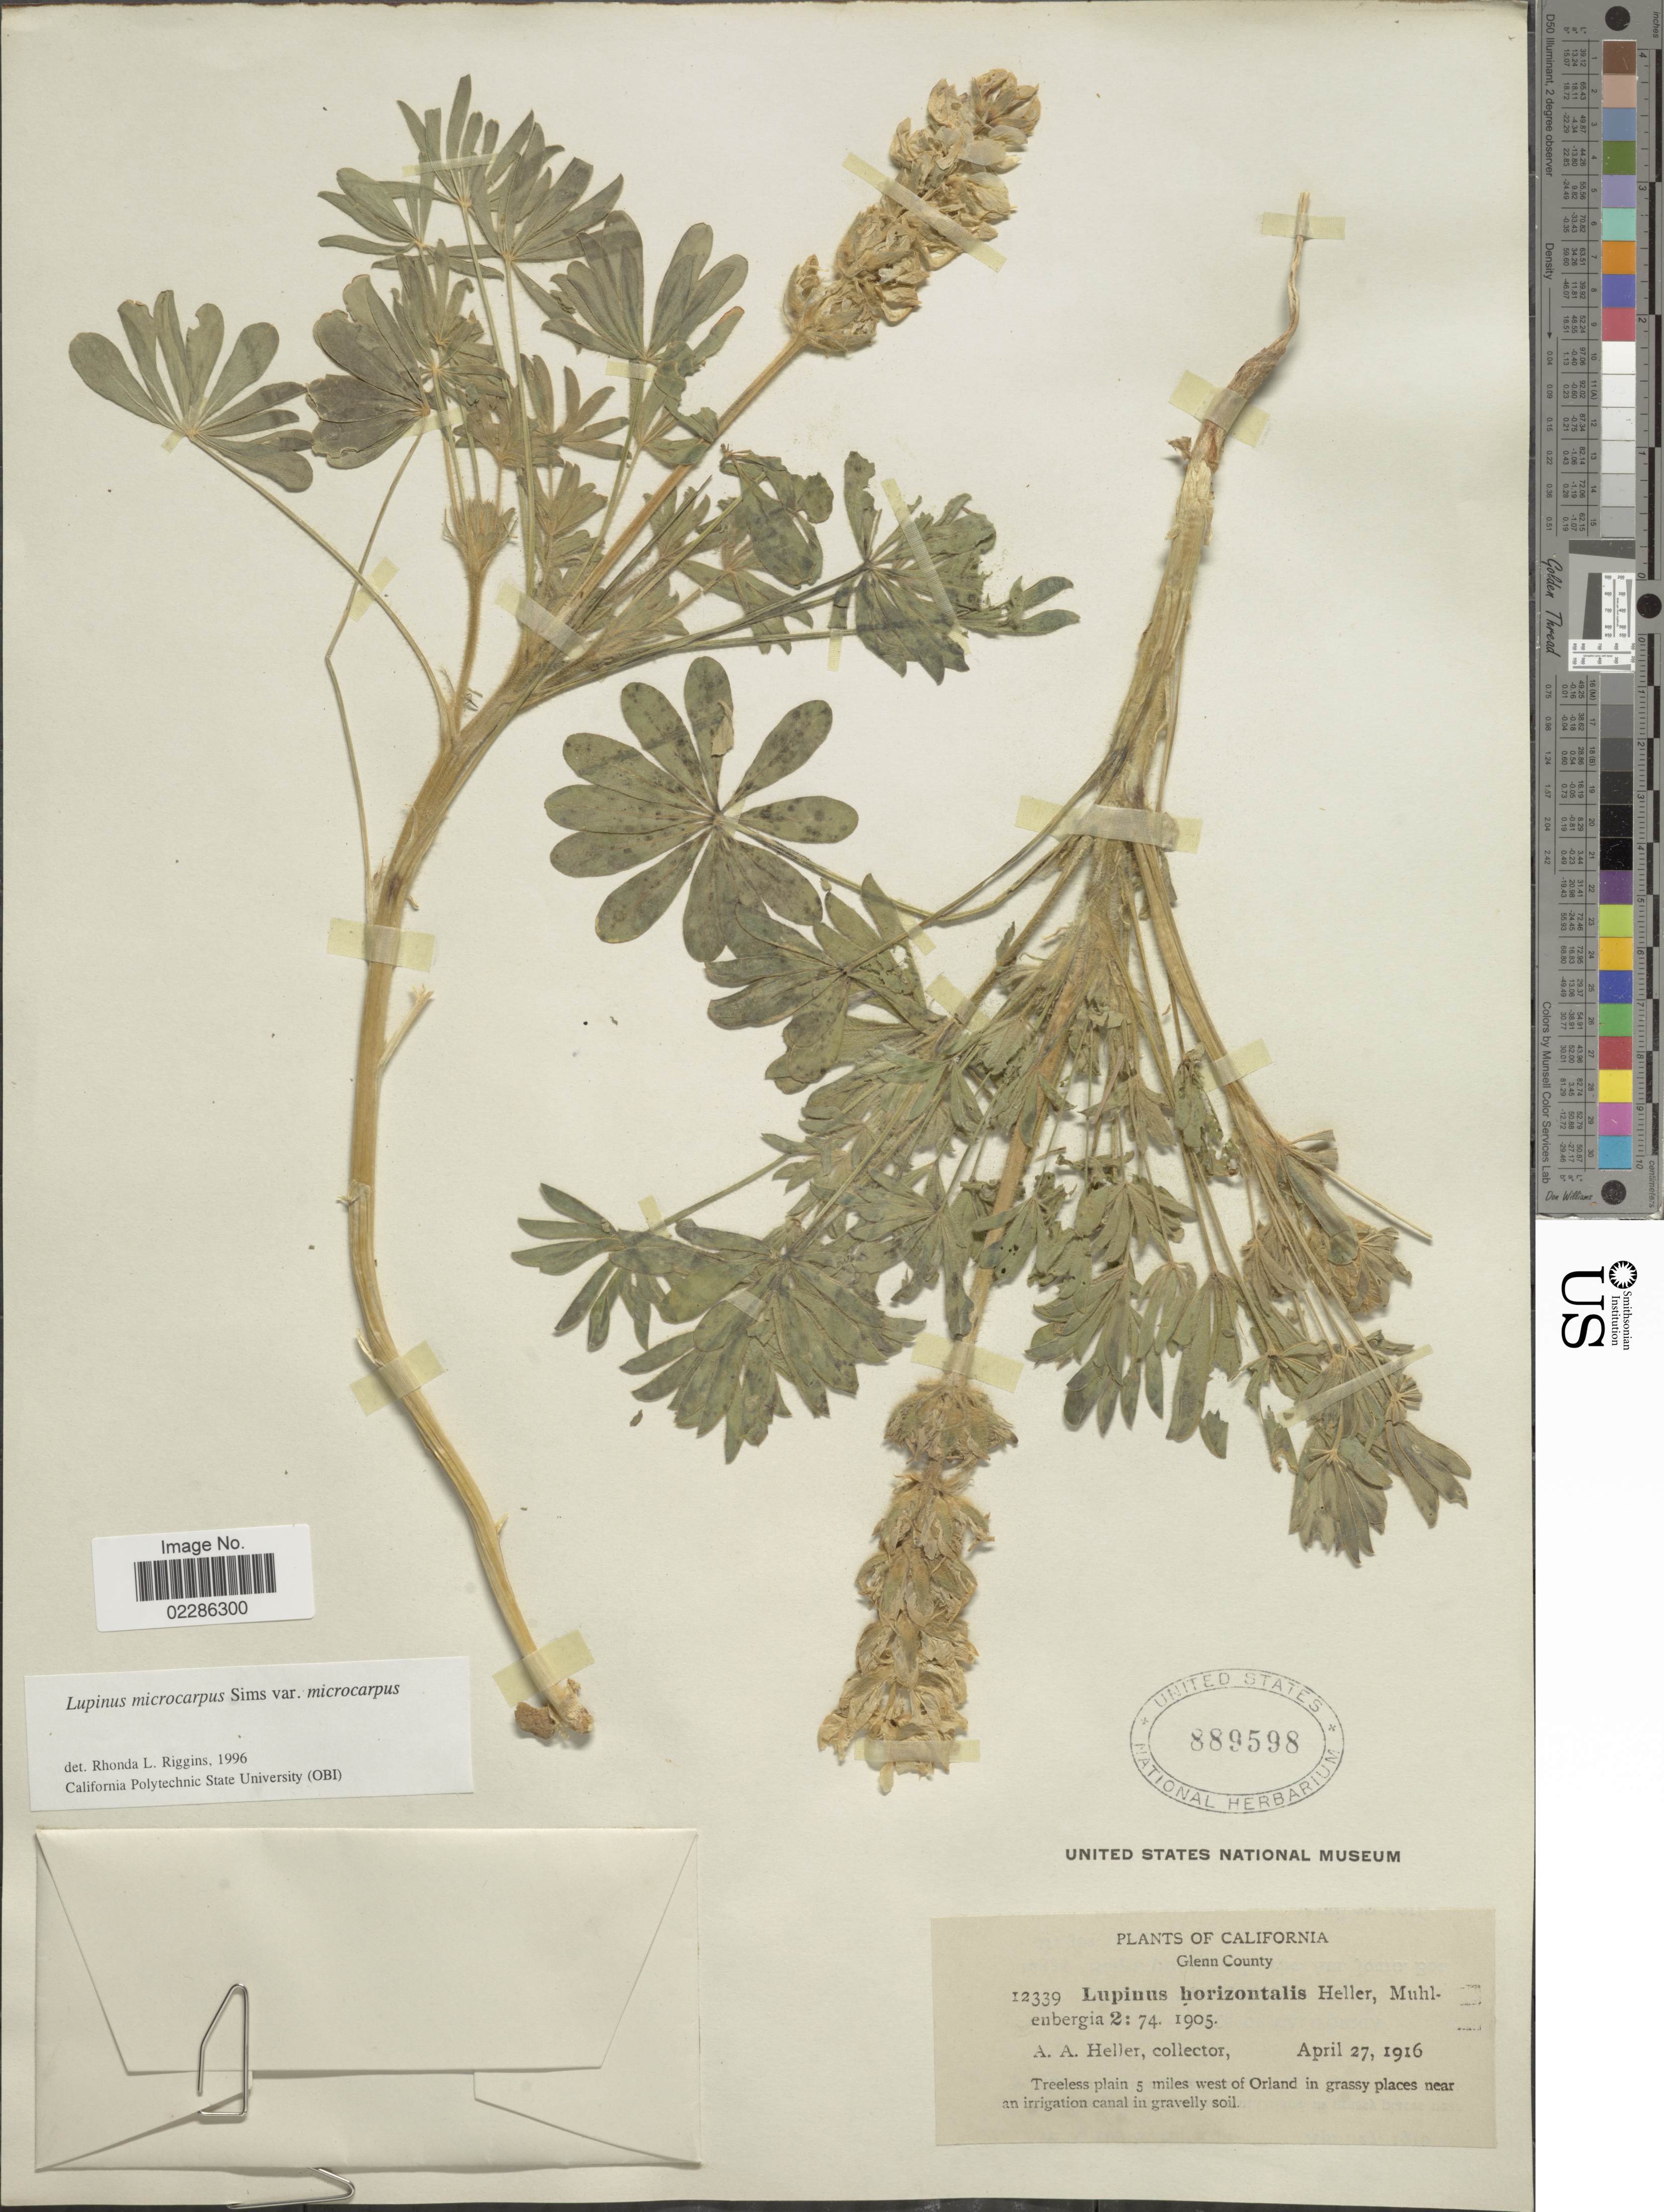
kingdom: Plantae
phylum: Tracheophyta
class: Magnoliopsida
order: Fabales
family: Fabaceae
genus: Lupinus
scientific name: Lupinus microcarpus var. microcarpus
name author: Sims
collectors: A. A. Heller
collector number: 12339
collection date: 1916-04-27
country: United States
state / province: California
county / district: Glenn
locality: Glenn County, Treeless plain 5 miles west of orland in grassy places near an irrigation canal in gravelly soil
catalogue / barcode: US 889598